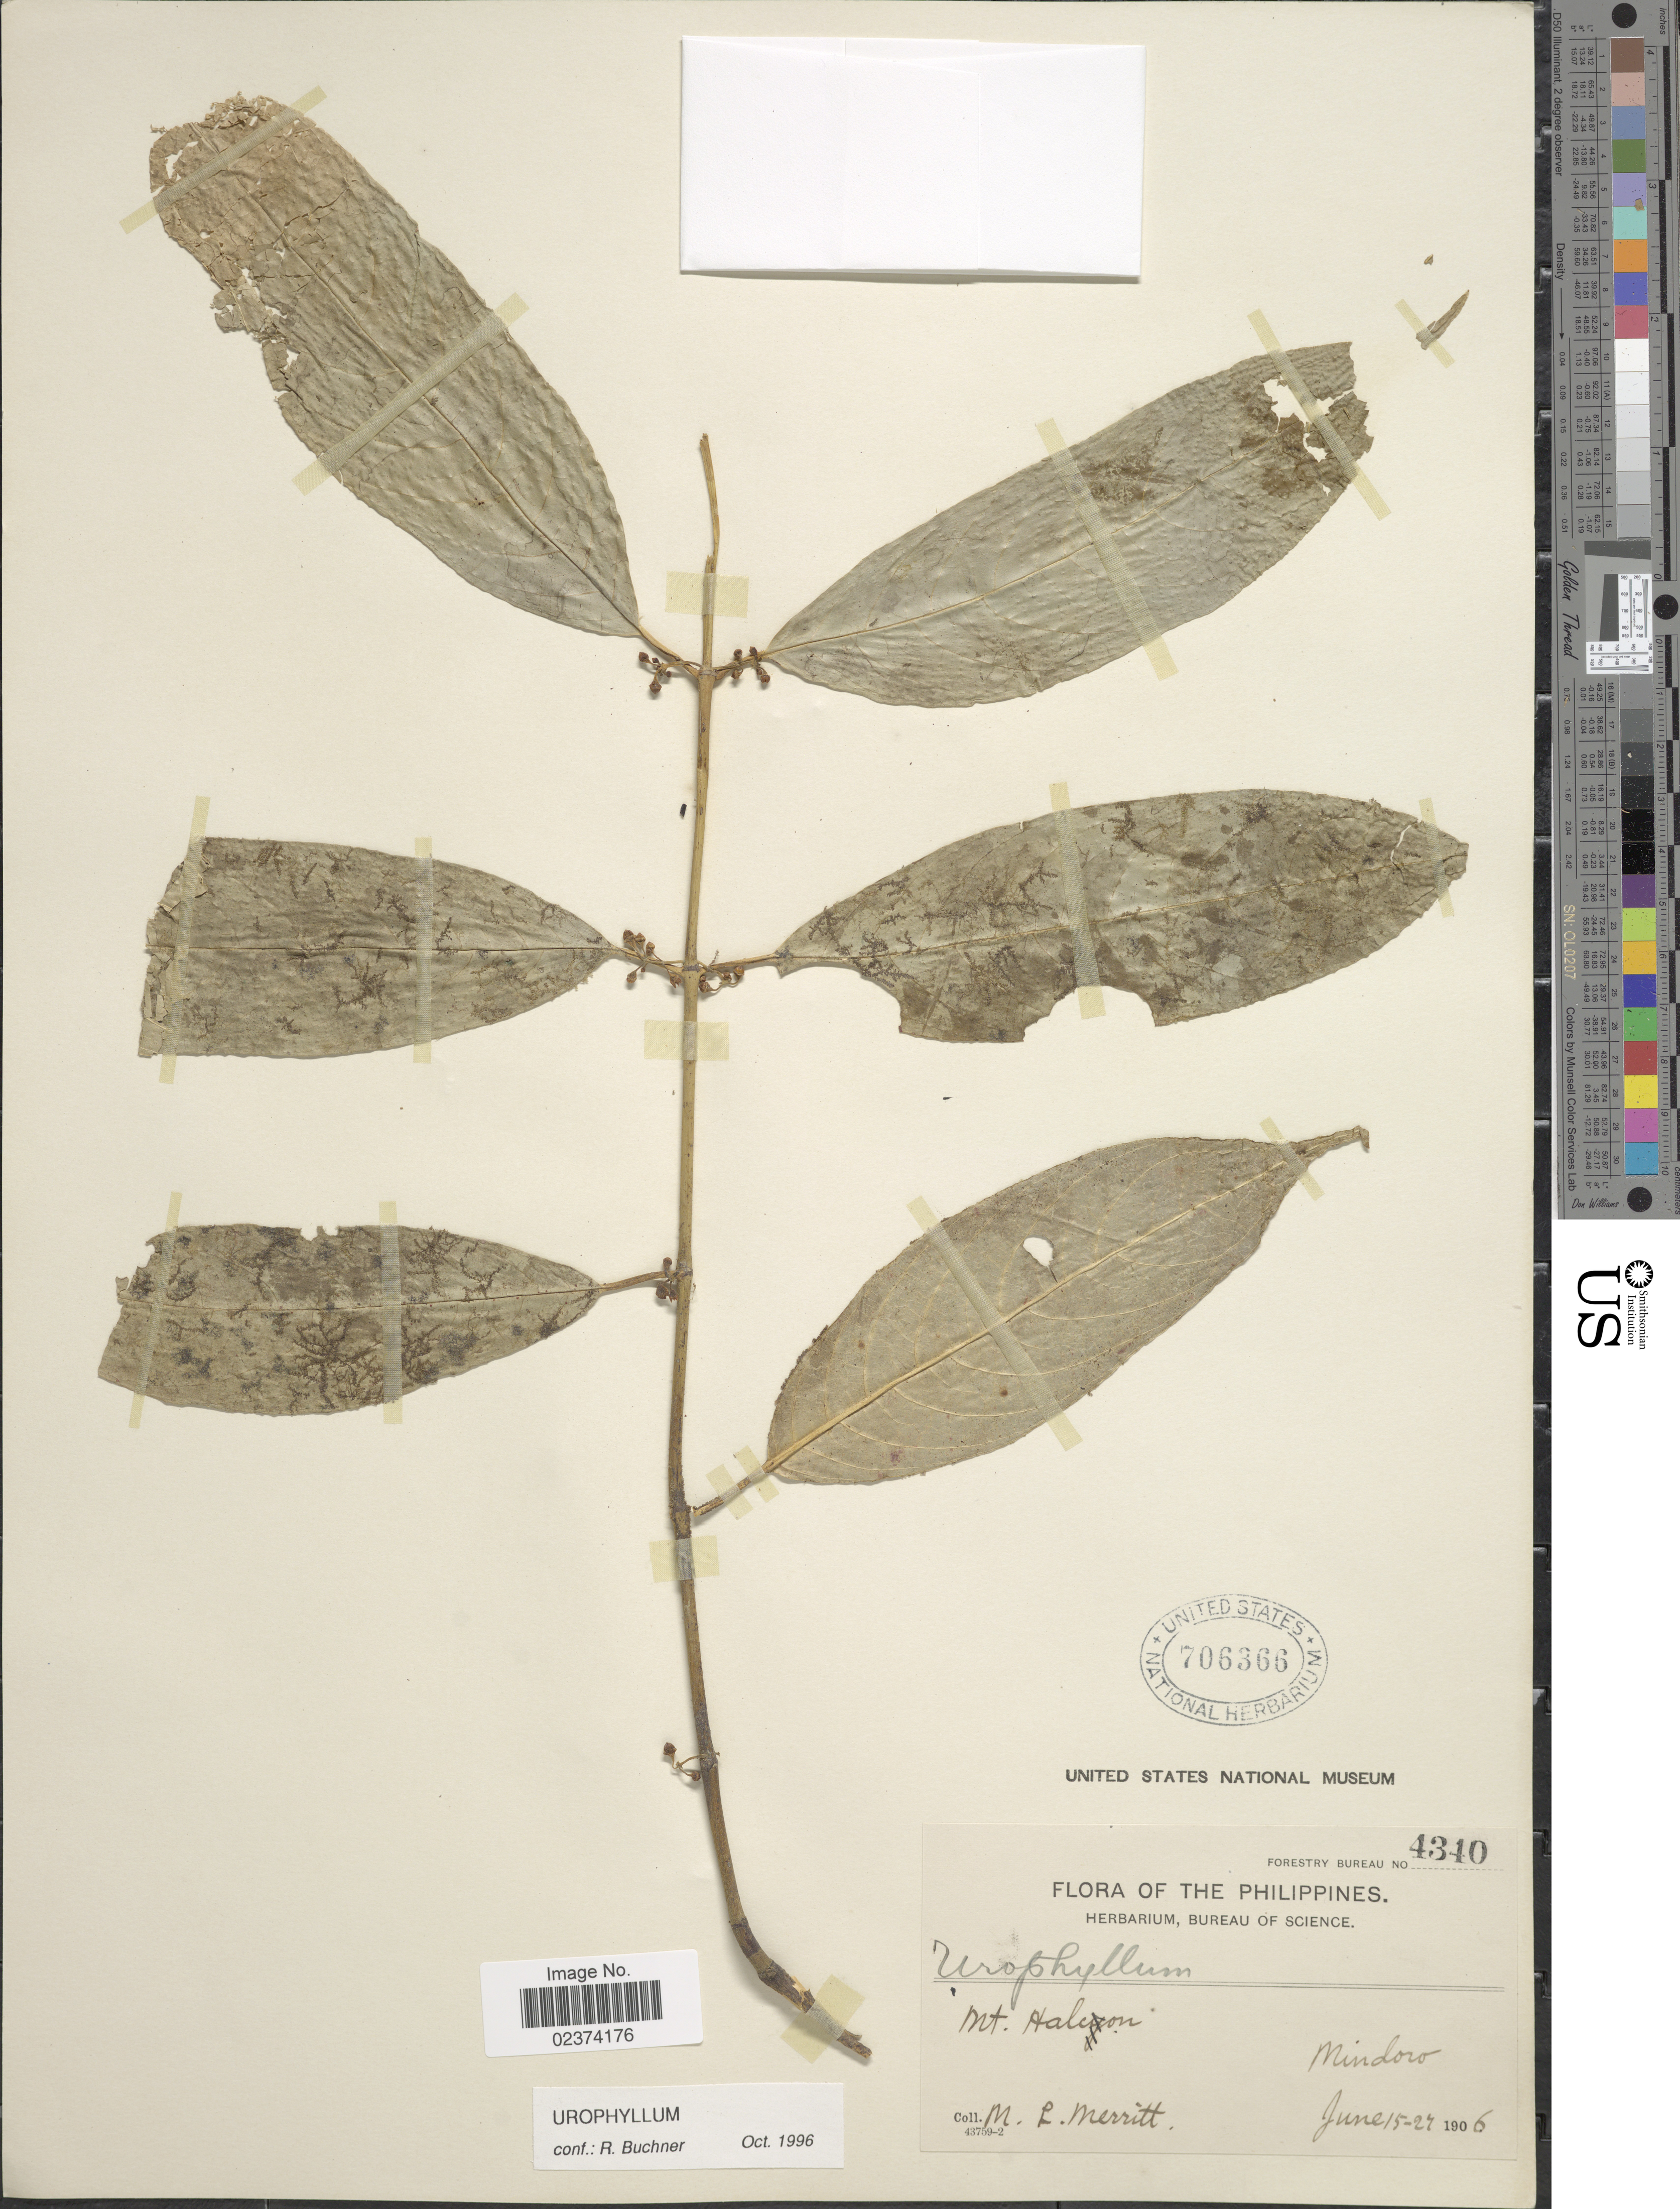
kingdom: Plantae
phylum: Tracheophyta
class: Magnoliopsida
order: Gentianales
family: Rubiaceae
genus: Urophyllum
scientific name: Urophyllum sp.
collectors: M. L. Merritt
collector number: Forestry Bureau 4340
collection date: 1906-06-15/1906-06-27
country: Philippines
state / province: Mimaropa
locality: Mt. Halcon, Mindoro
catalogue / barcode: US 706366